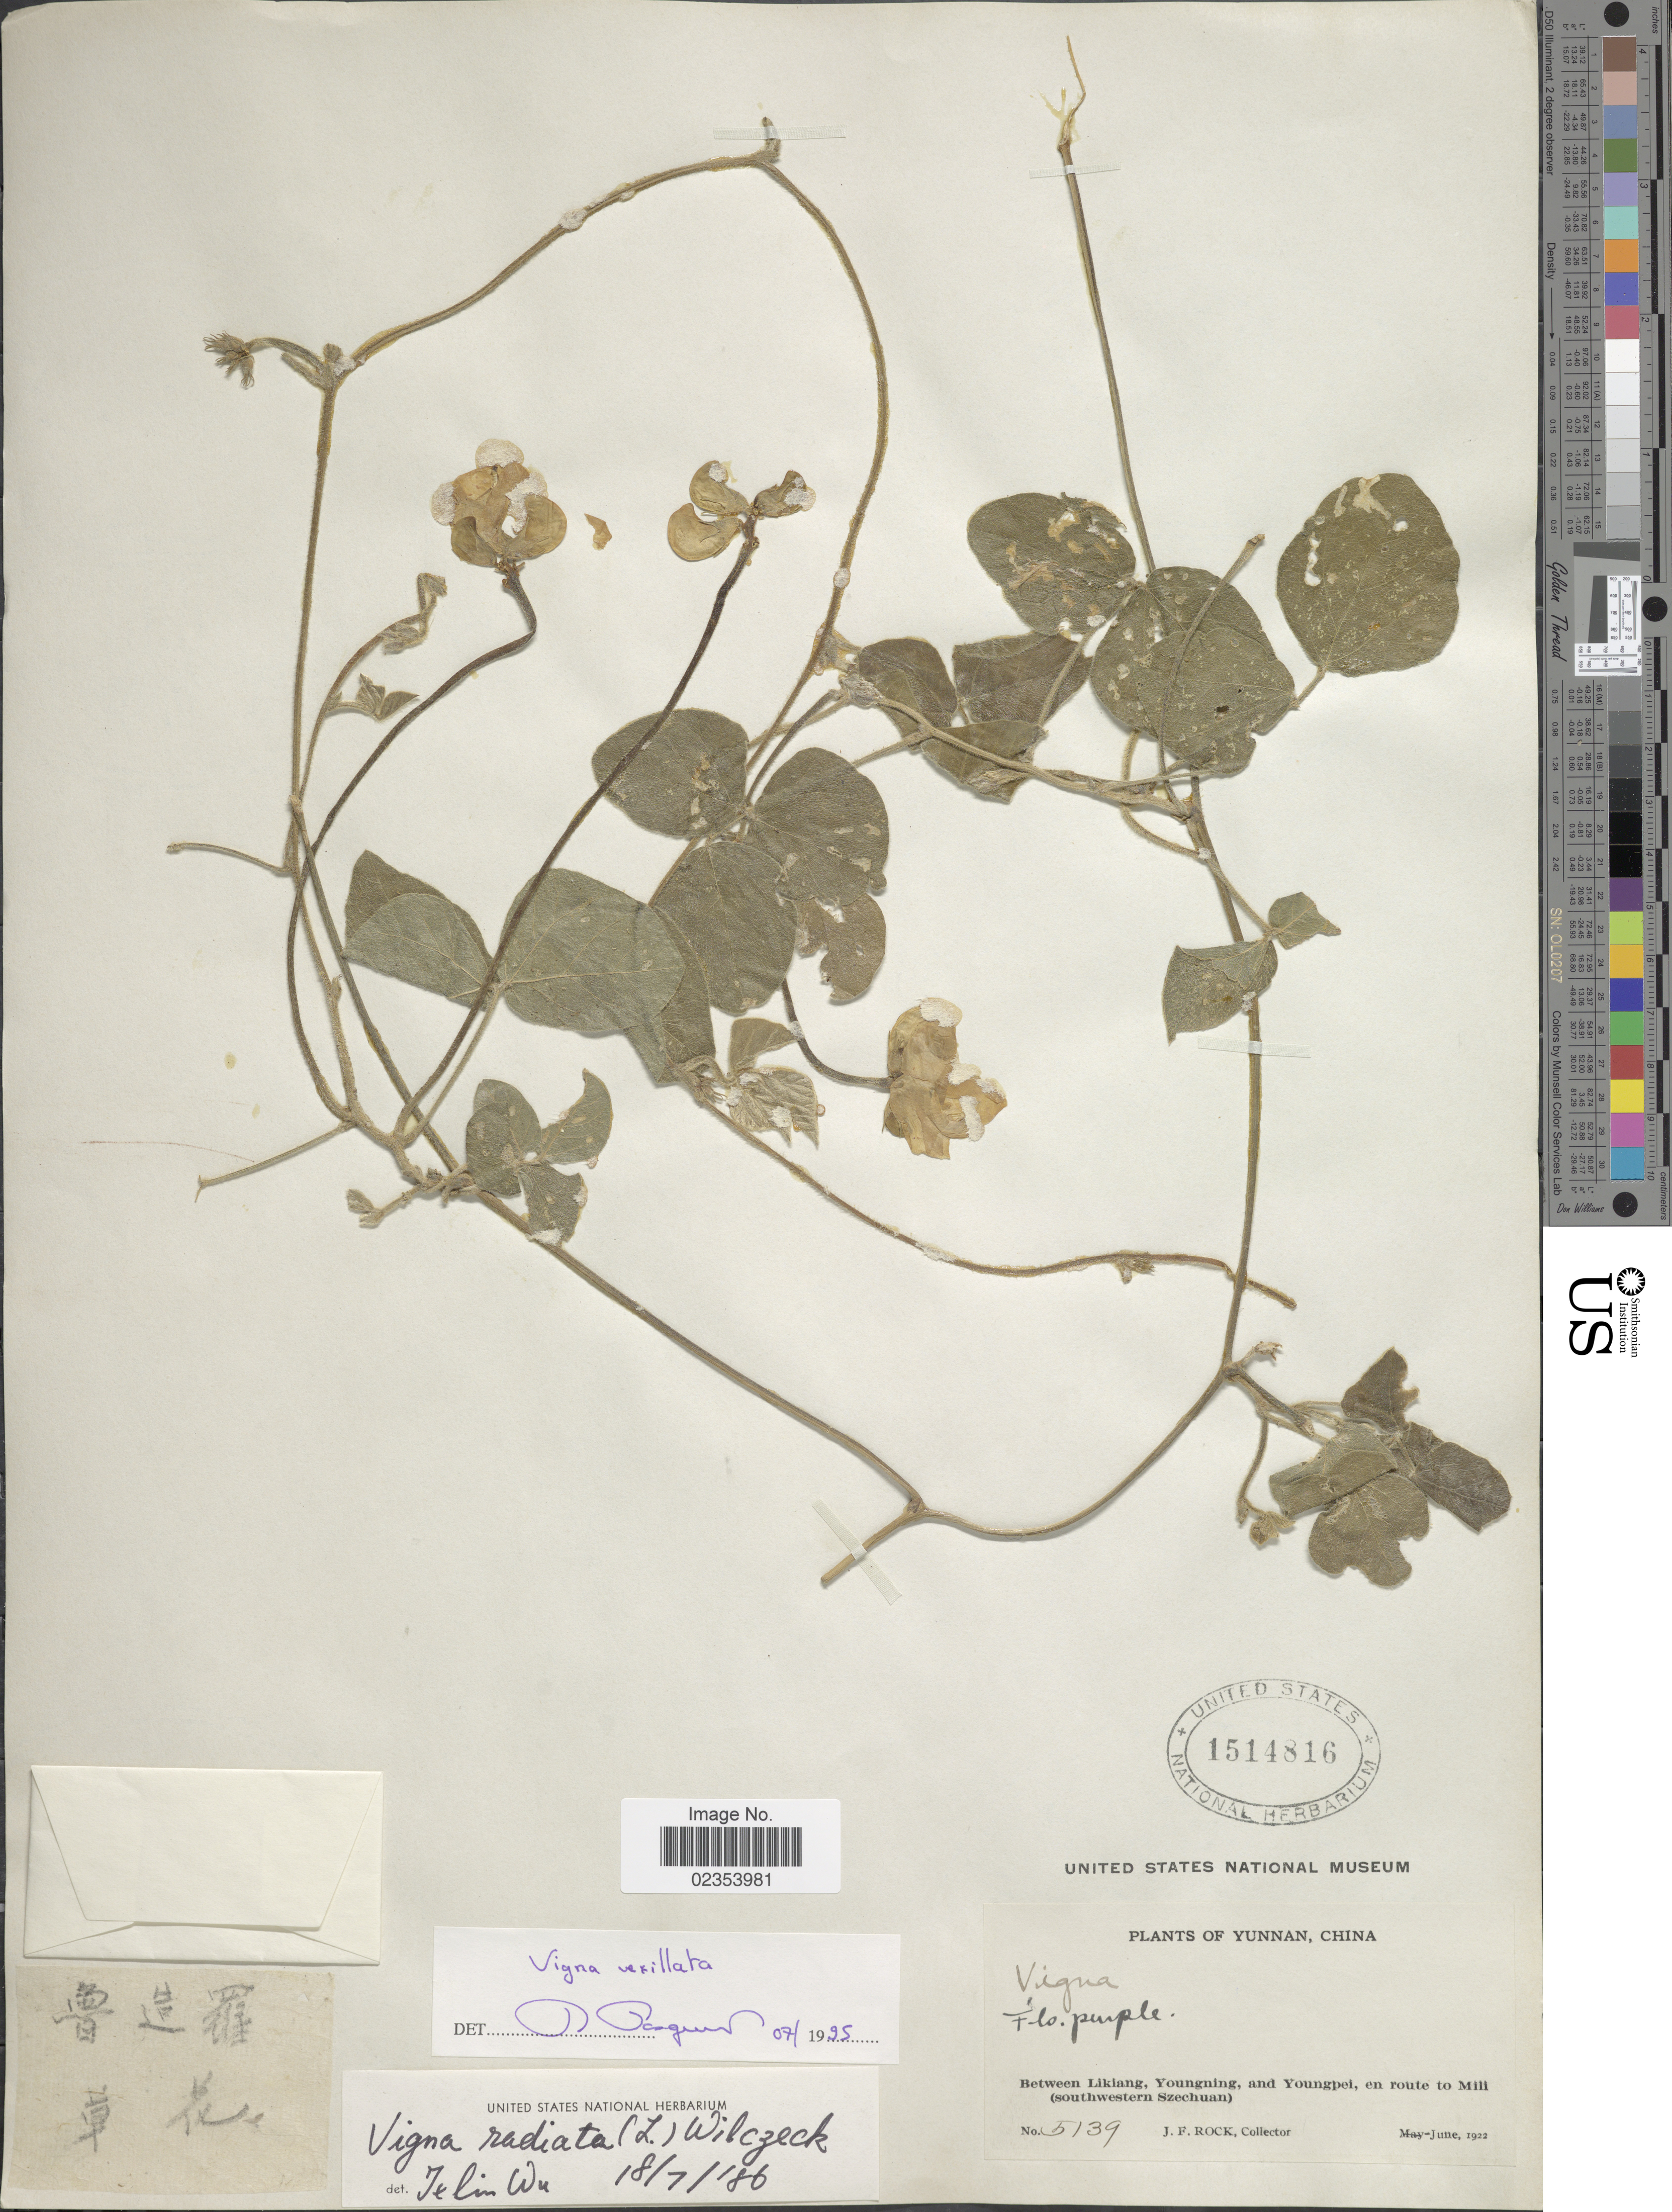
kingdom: Plantae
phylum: Tracheophyta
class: Magnoliopsida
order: Fabales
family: Fabaceae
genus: Vigna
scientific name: Vigna vexillata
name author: (L.) A. Rich.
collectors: J. Rock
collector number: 5139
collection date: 1922-06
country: China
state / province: Yunnan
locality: Yunnan, China. Between Likiang, Youngning, and Youngpei, en route to Mili (southwestern Szechuan)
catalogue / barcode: US 1514816